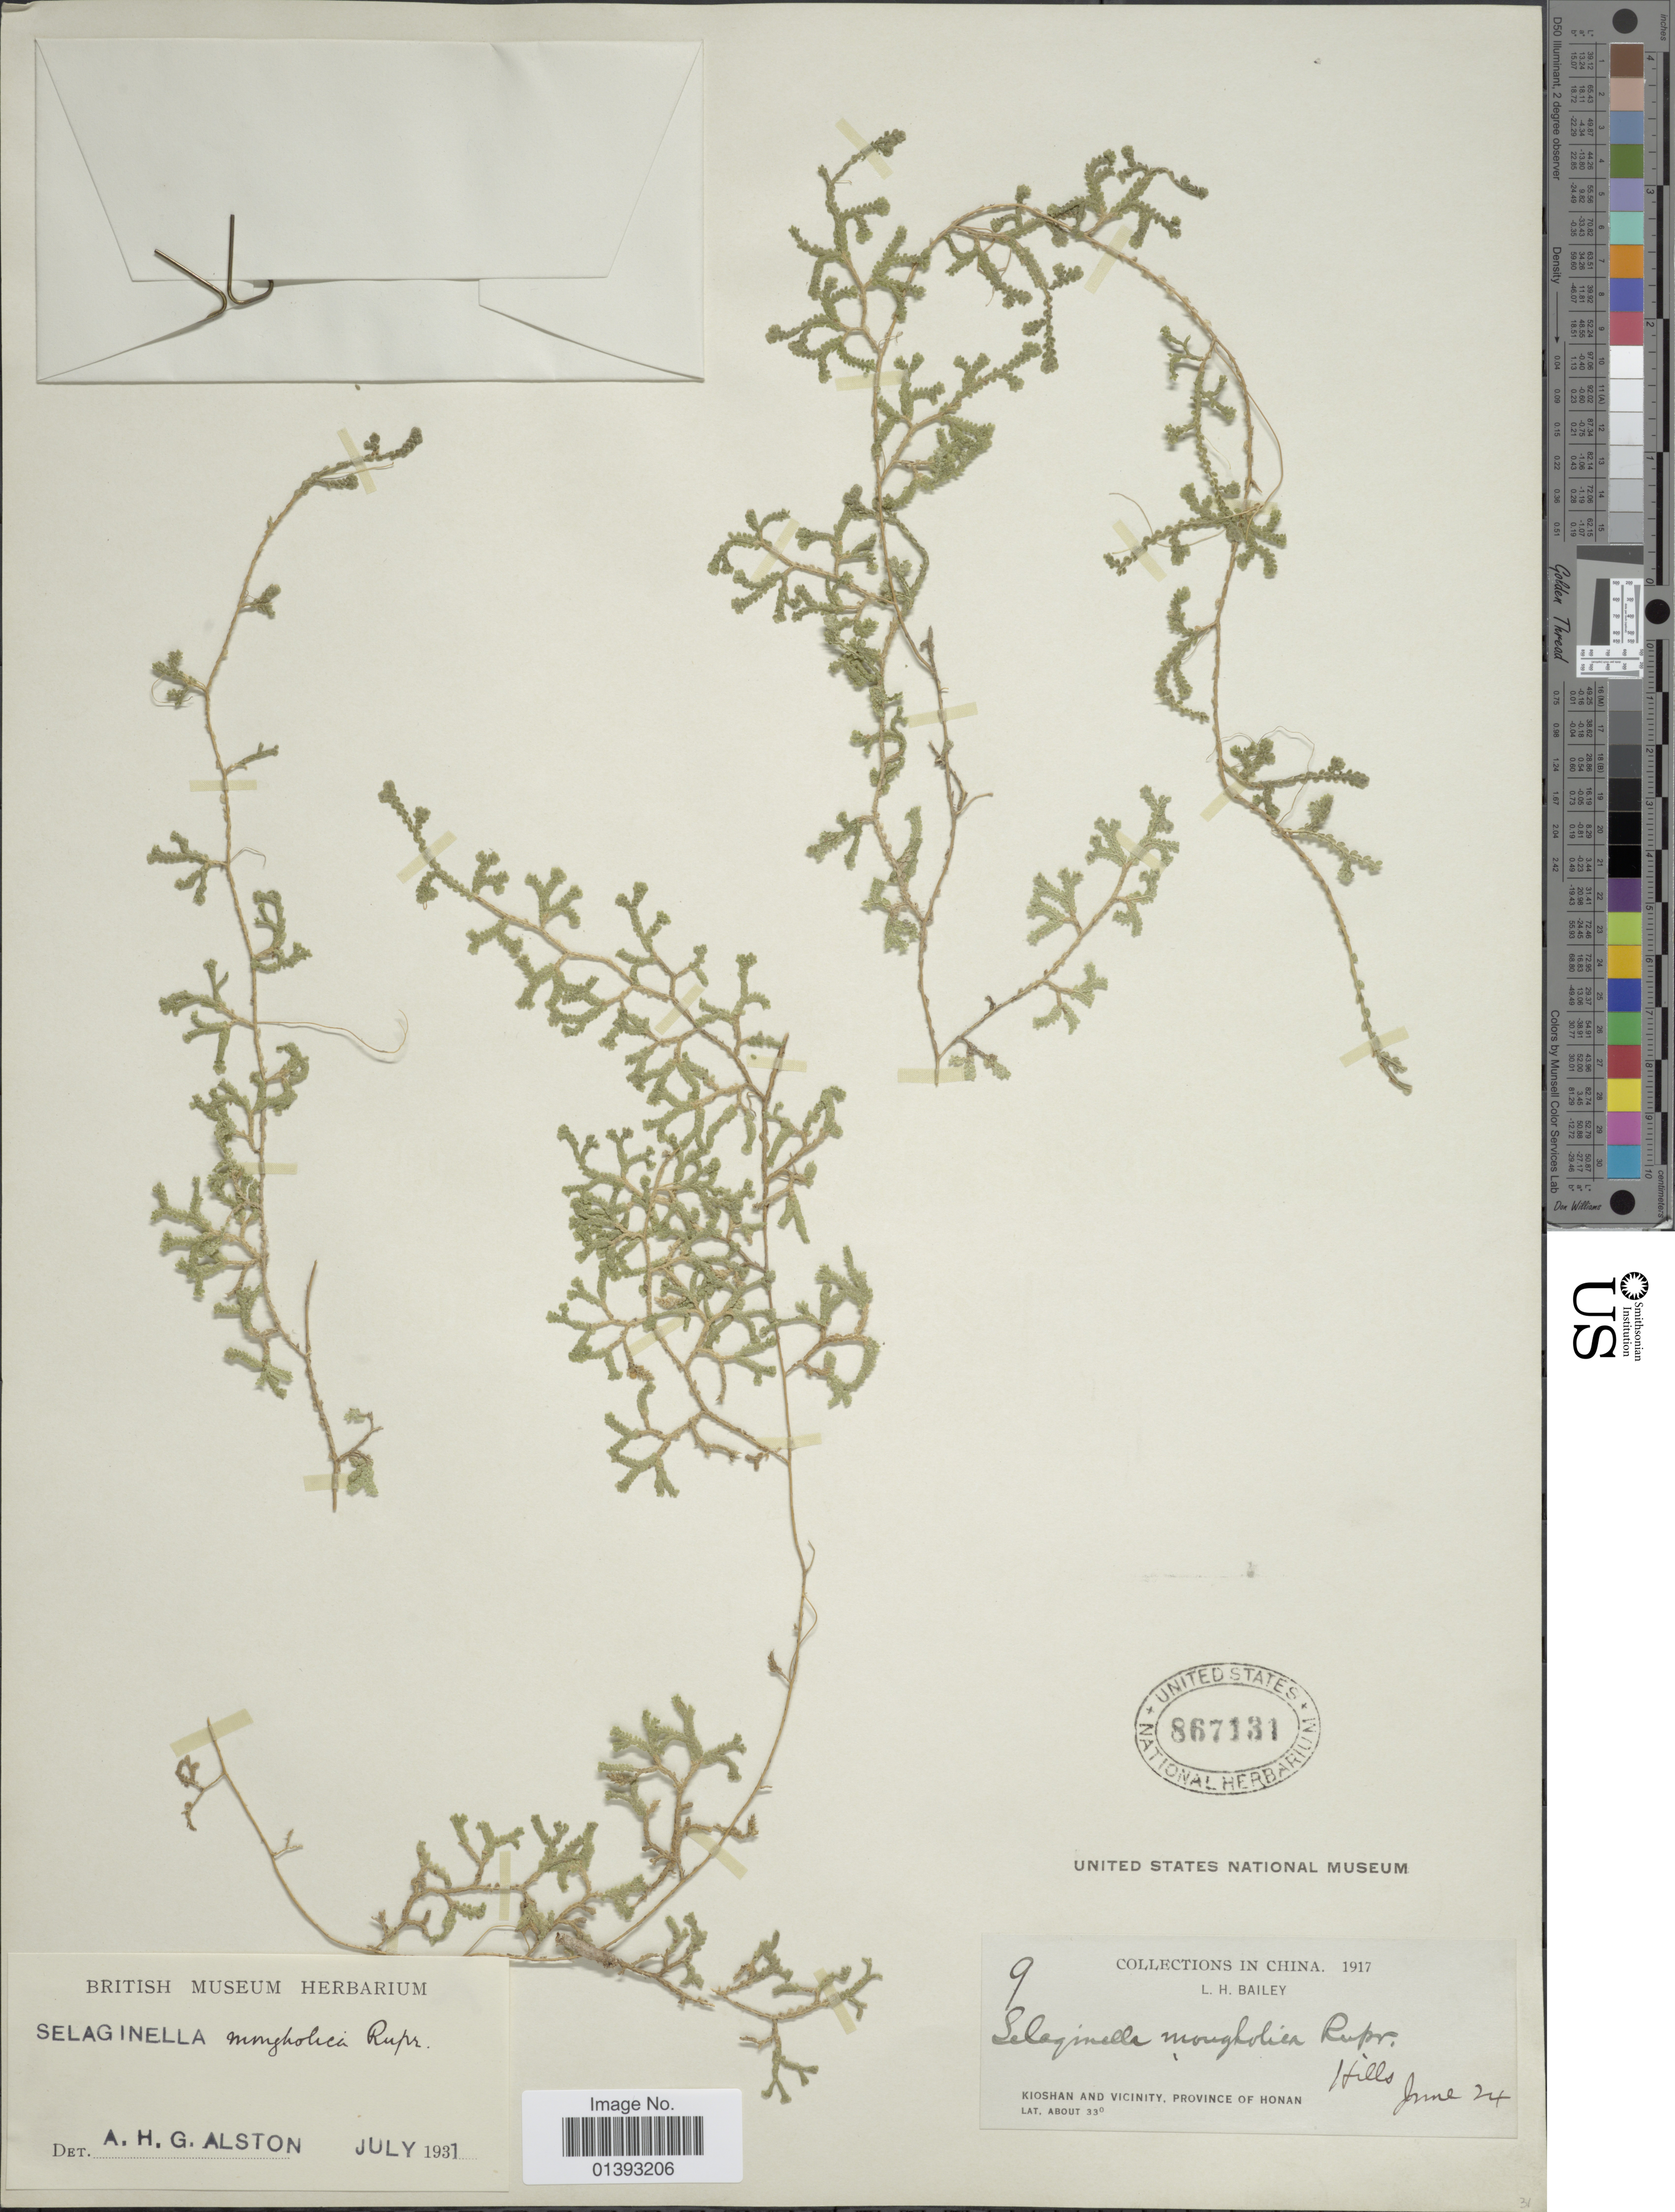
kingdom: Plantae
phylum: Tracheophyta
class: Lycopodiopsida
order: Selaginellales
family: Selaginellaceae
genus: Selaginella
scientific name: Selaginella sinensis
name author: (Desv.) Spring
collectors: L. H. Bailey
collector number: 9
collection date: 1917-06-24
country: China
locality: Koishan and vicinity , province of Honan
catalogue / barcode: US 867131